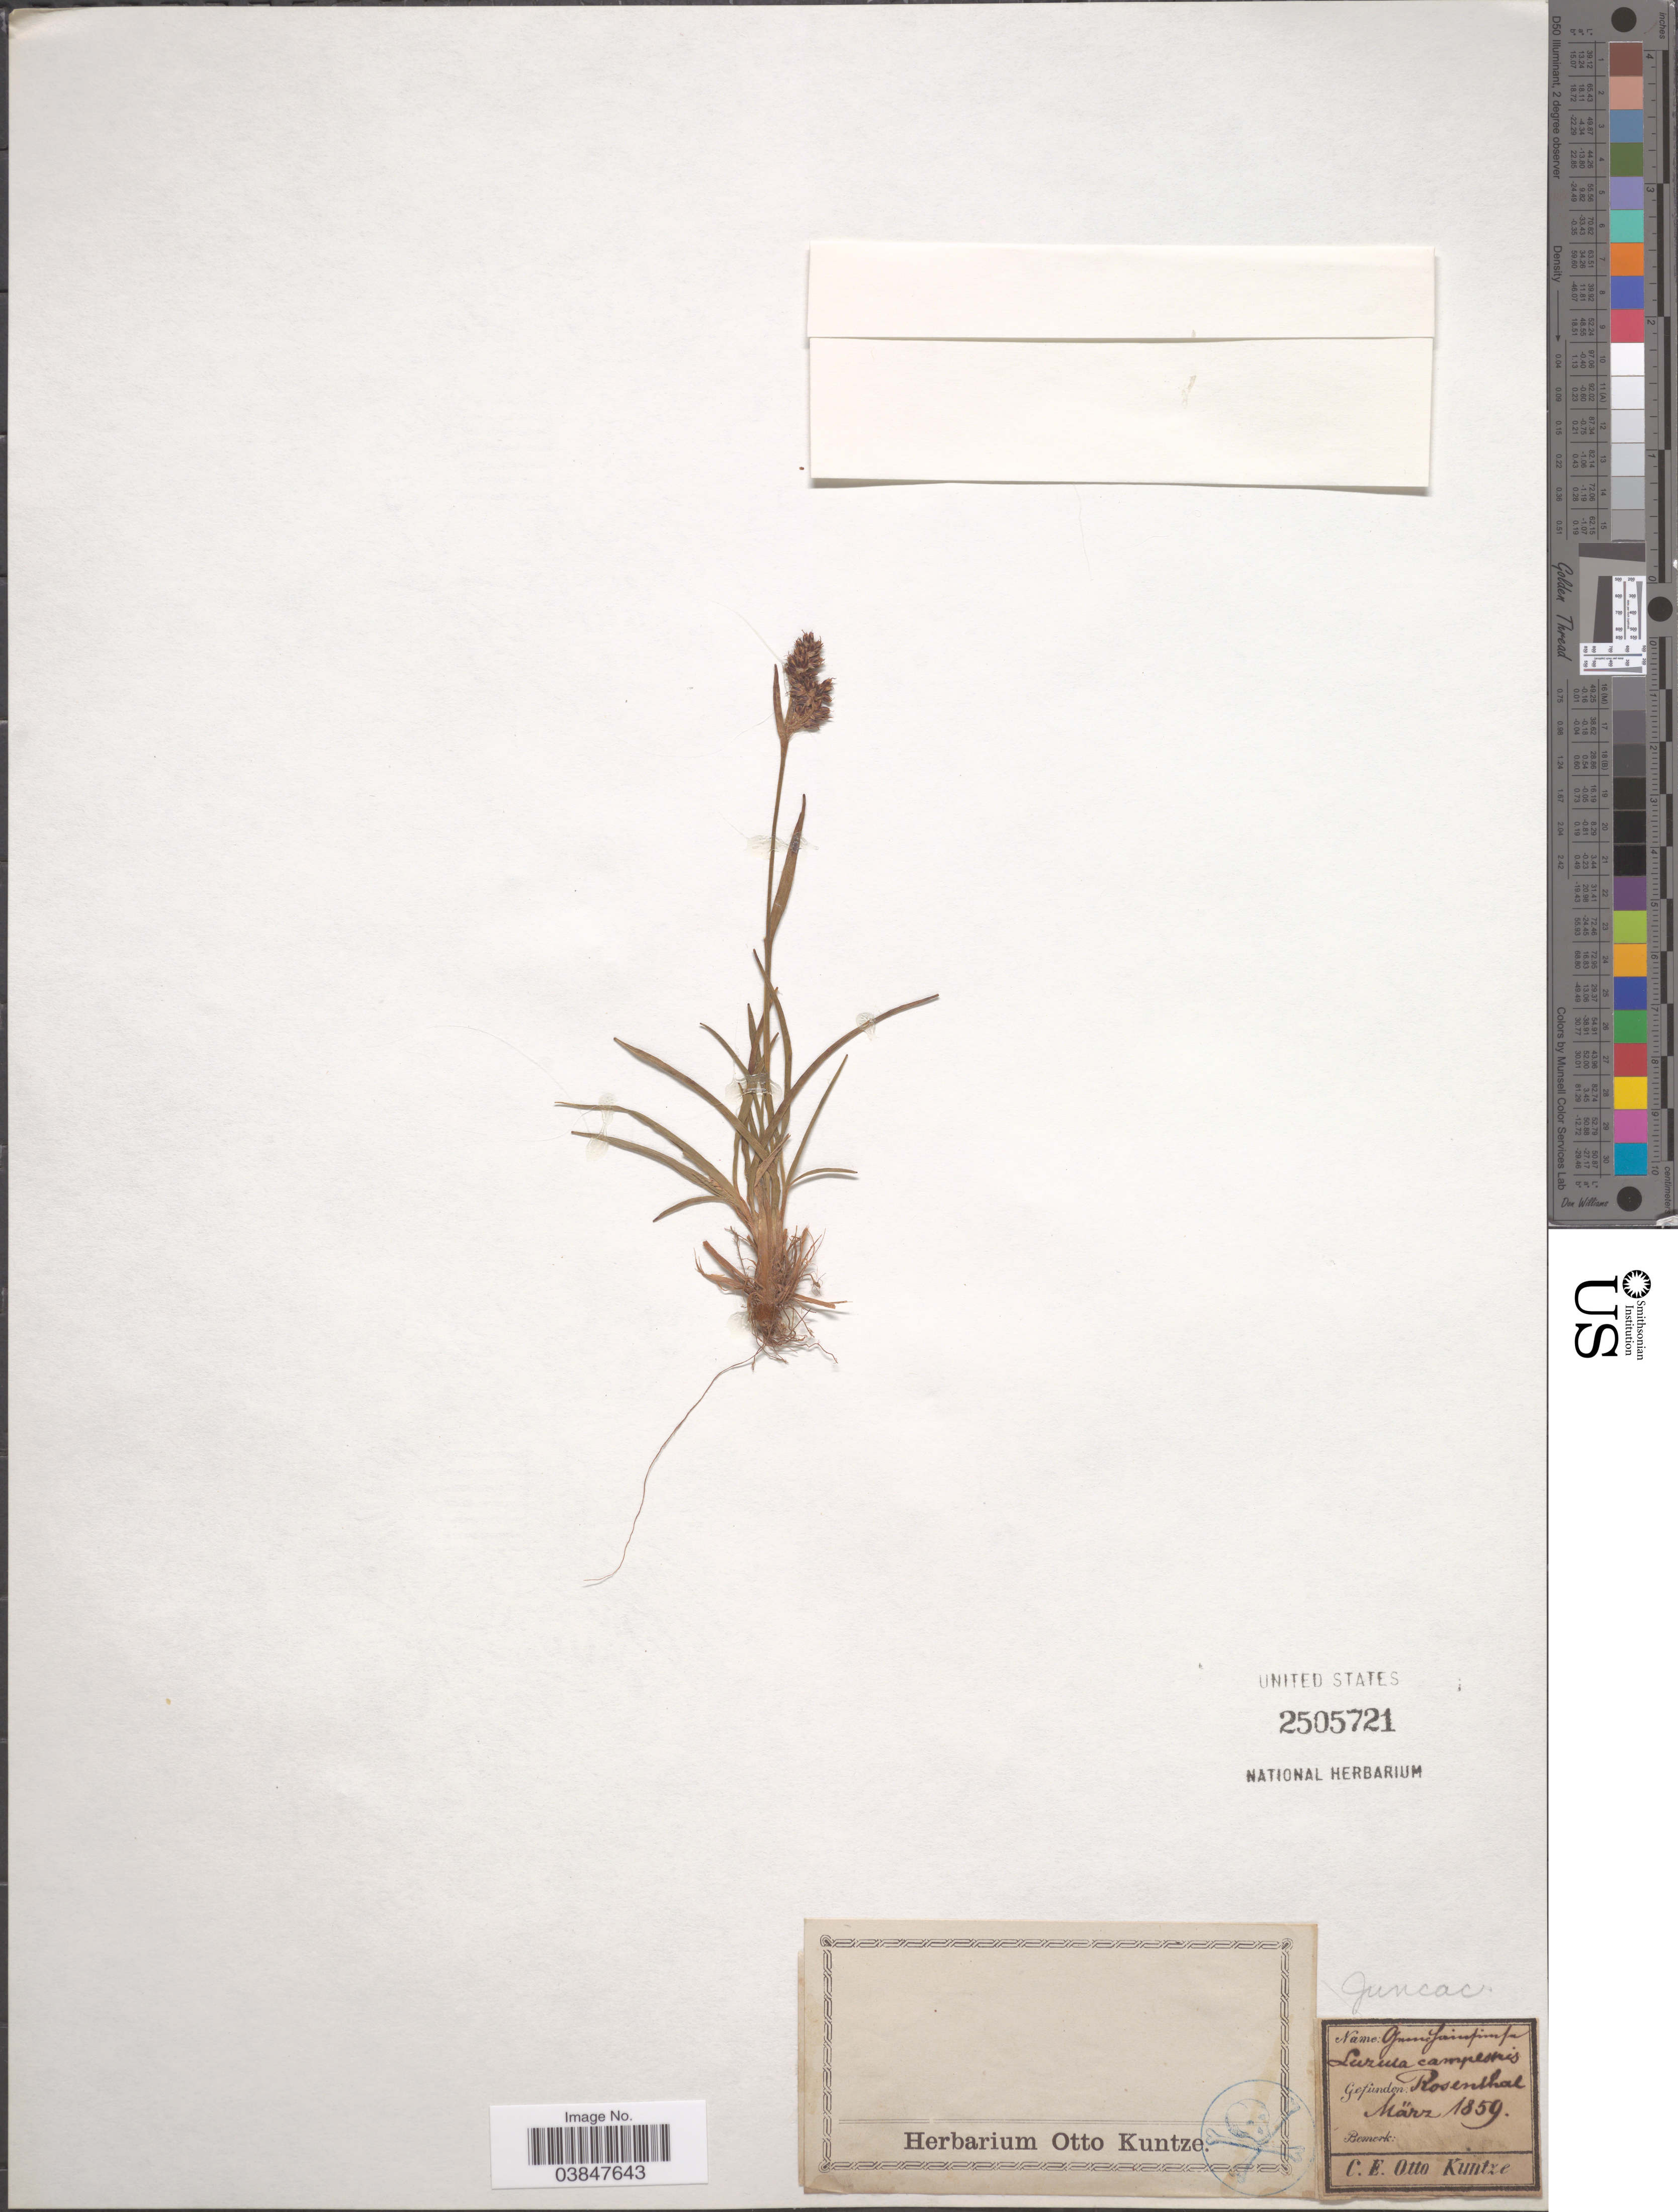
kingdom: Plantae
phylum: Tracheophyta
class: Liliopsida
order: Poales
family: Juncaceae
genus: Luzula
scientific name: Luzula campestris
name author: (L.) DC.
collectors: C.E.O. Kuntze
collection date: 1859-03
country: Germany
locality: Rosenthal.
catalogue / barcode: US 2505721